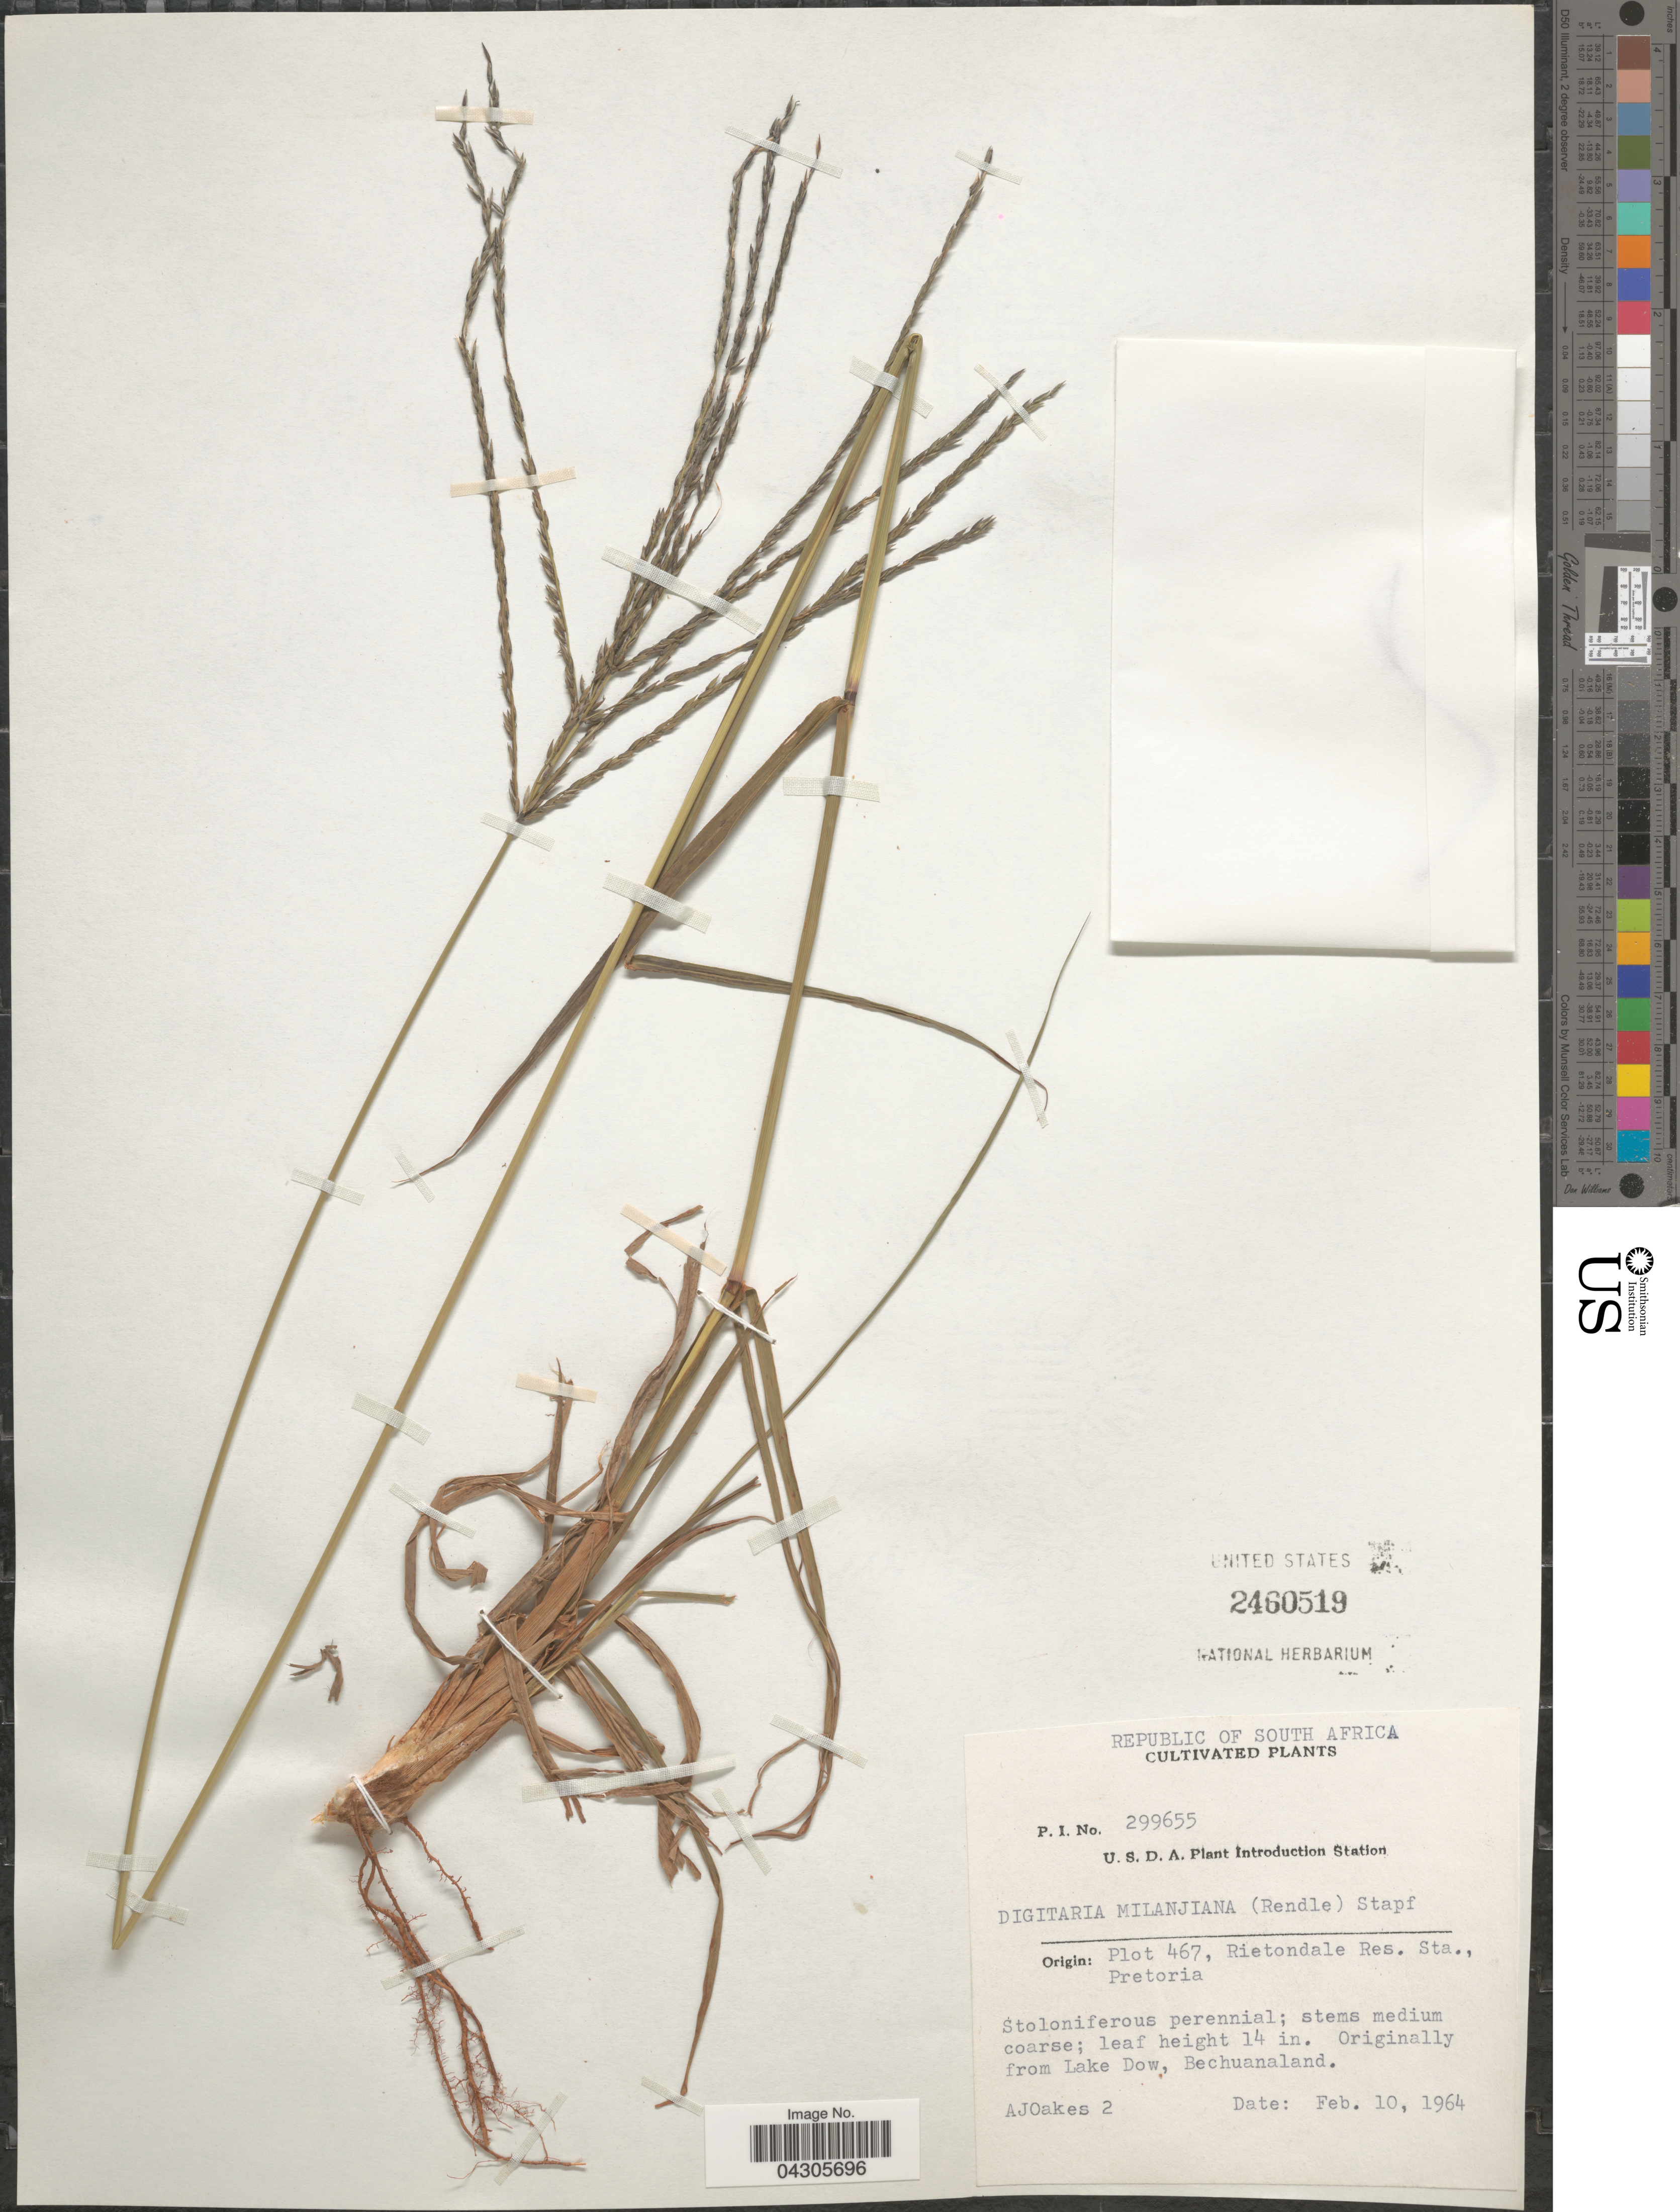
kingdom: Plantae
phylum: Tracheophyta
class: Liliopsida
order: Poales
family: Poaceae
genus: Digitaria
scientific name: Digitaria milanjiana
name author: (Rendle) Stapf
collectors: A. Oakes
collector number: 2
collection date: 1964-02-10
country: South Africa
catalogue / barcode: US 2460519